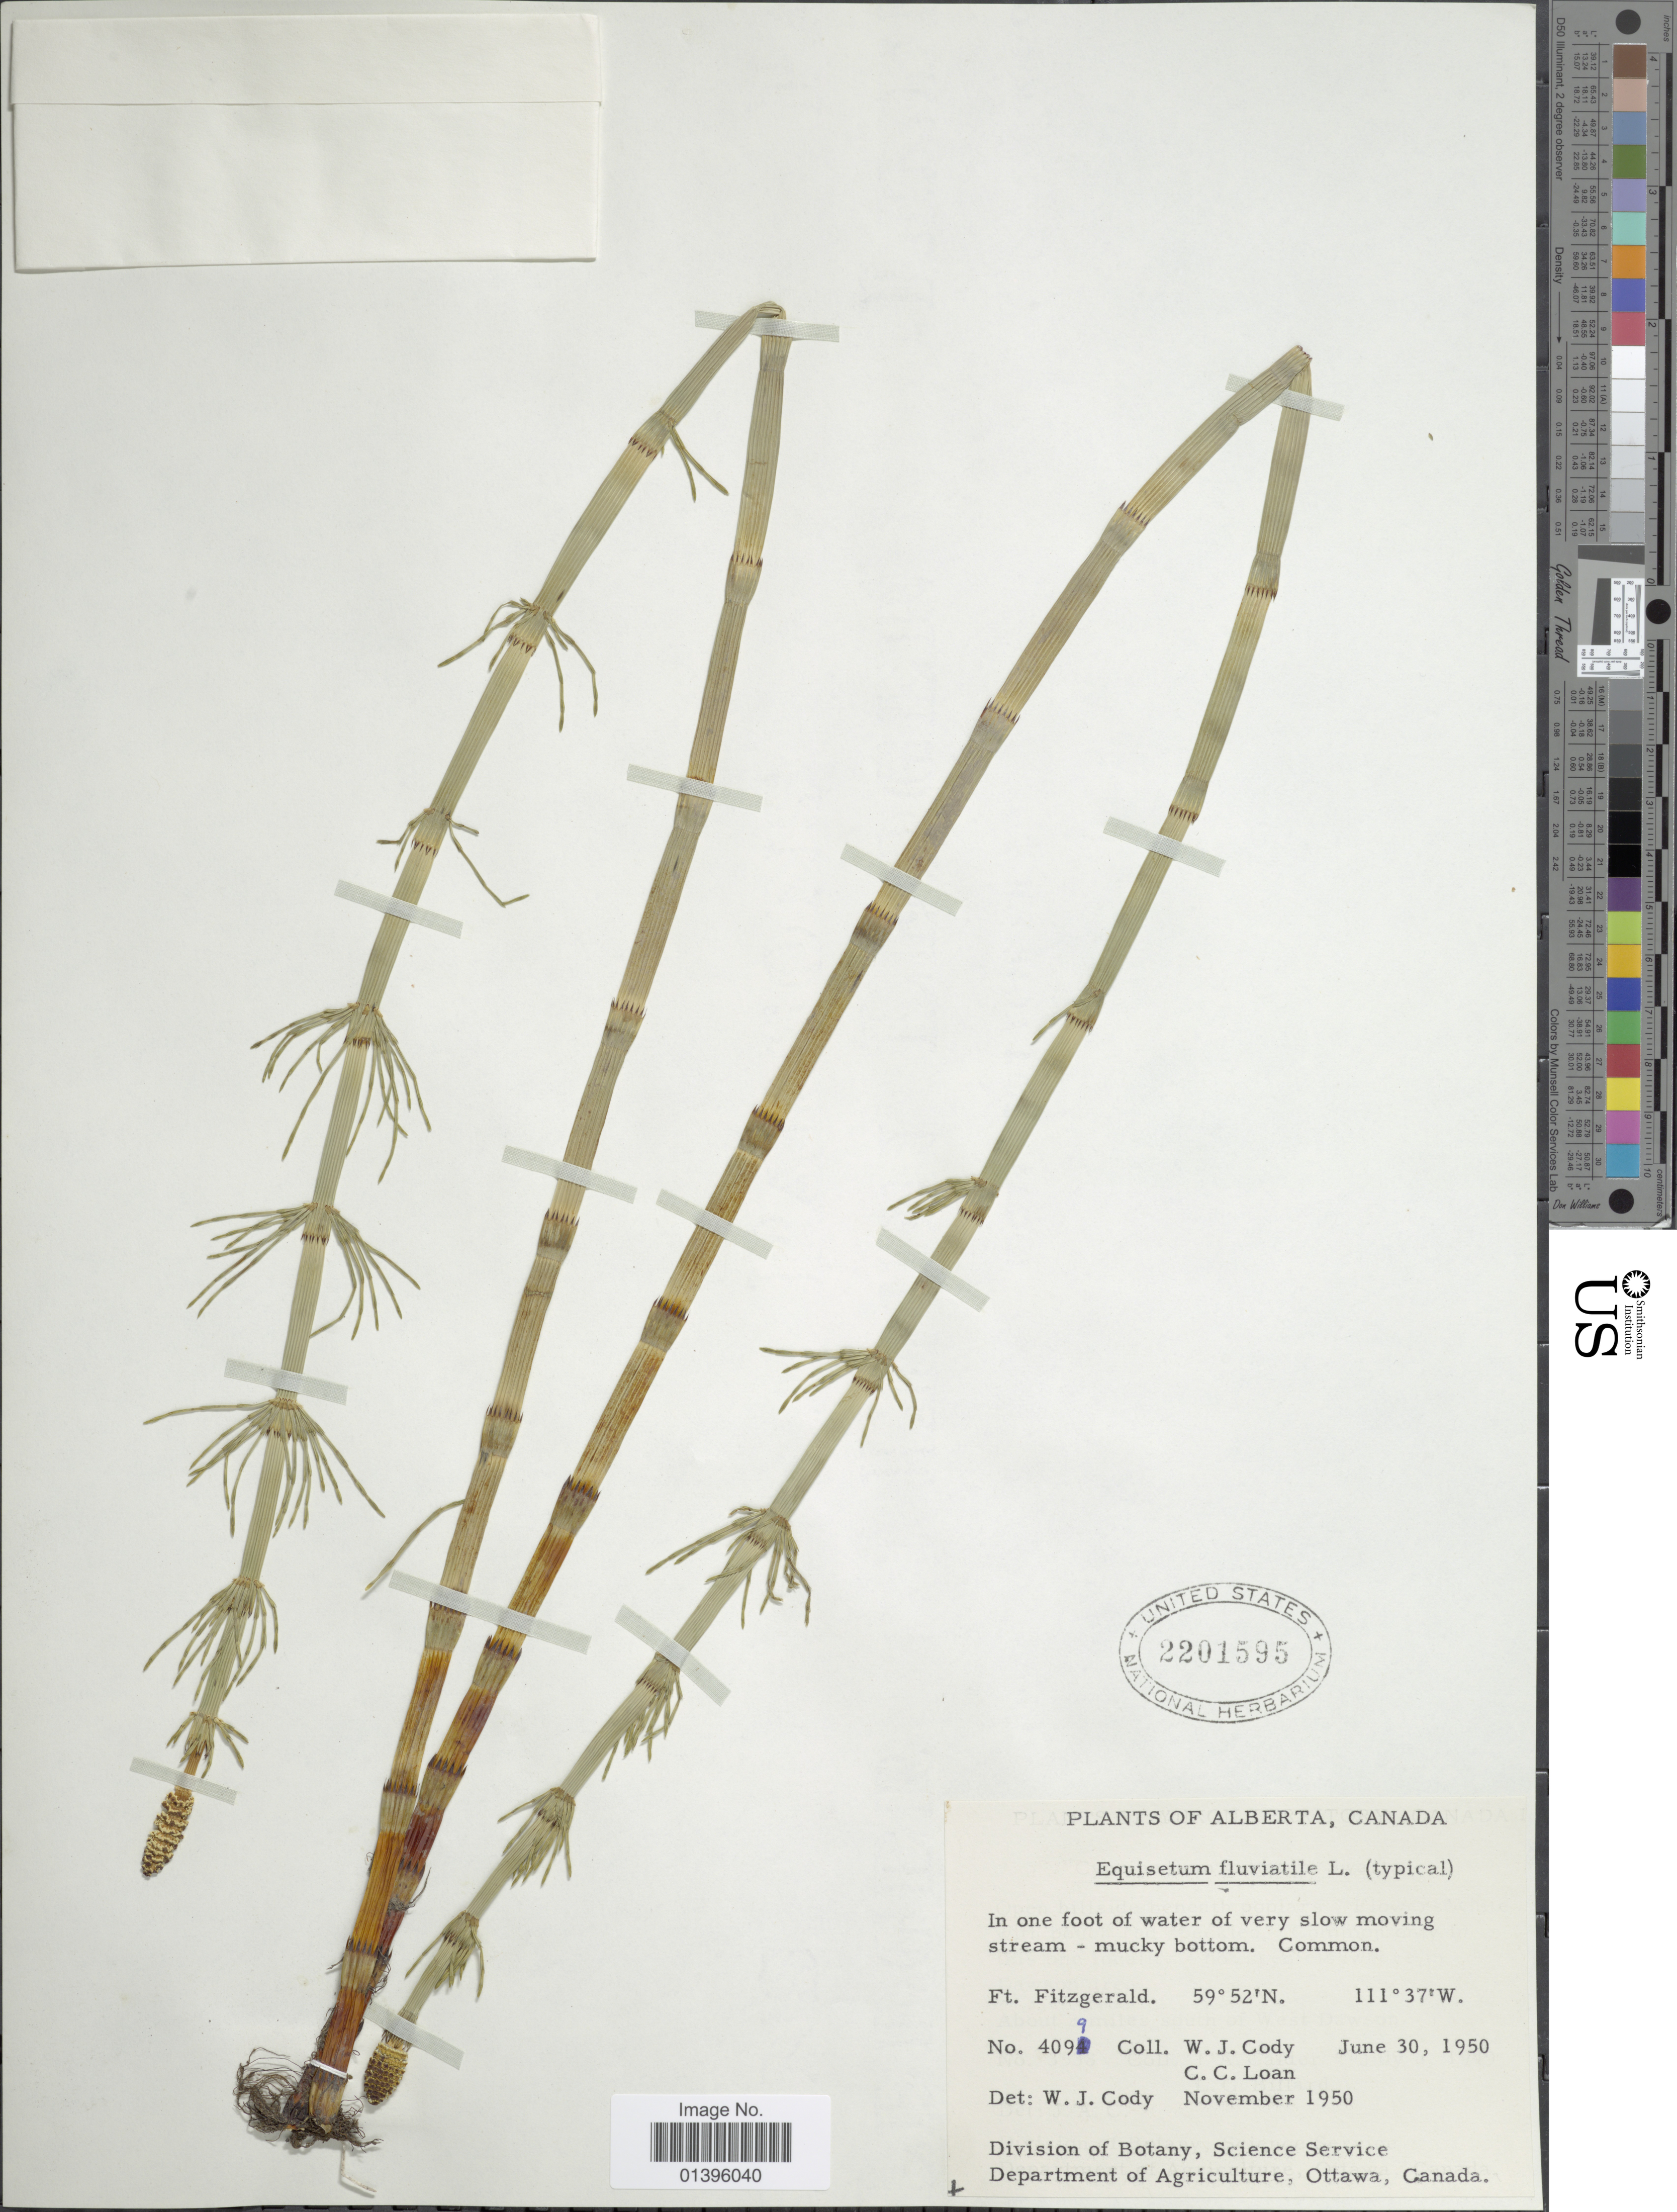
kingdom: Plantae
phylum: Tracheophyta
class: Polypodiopsida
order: Equisetales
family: Equisetaceae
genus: Equisetum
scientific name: Equisetum fluviatile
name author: L.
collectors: W. Cody & C. Loan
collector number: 4099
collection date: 1950-06-30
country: Canada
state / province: Alberta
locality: Alberta. Ft. Fitzgerald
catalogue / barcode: US 2201595